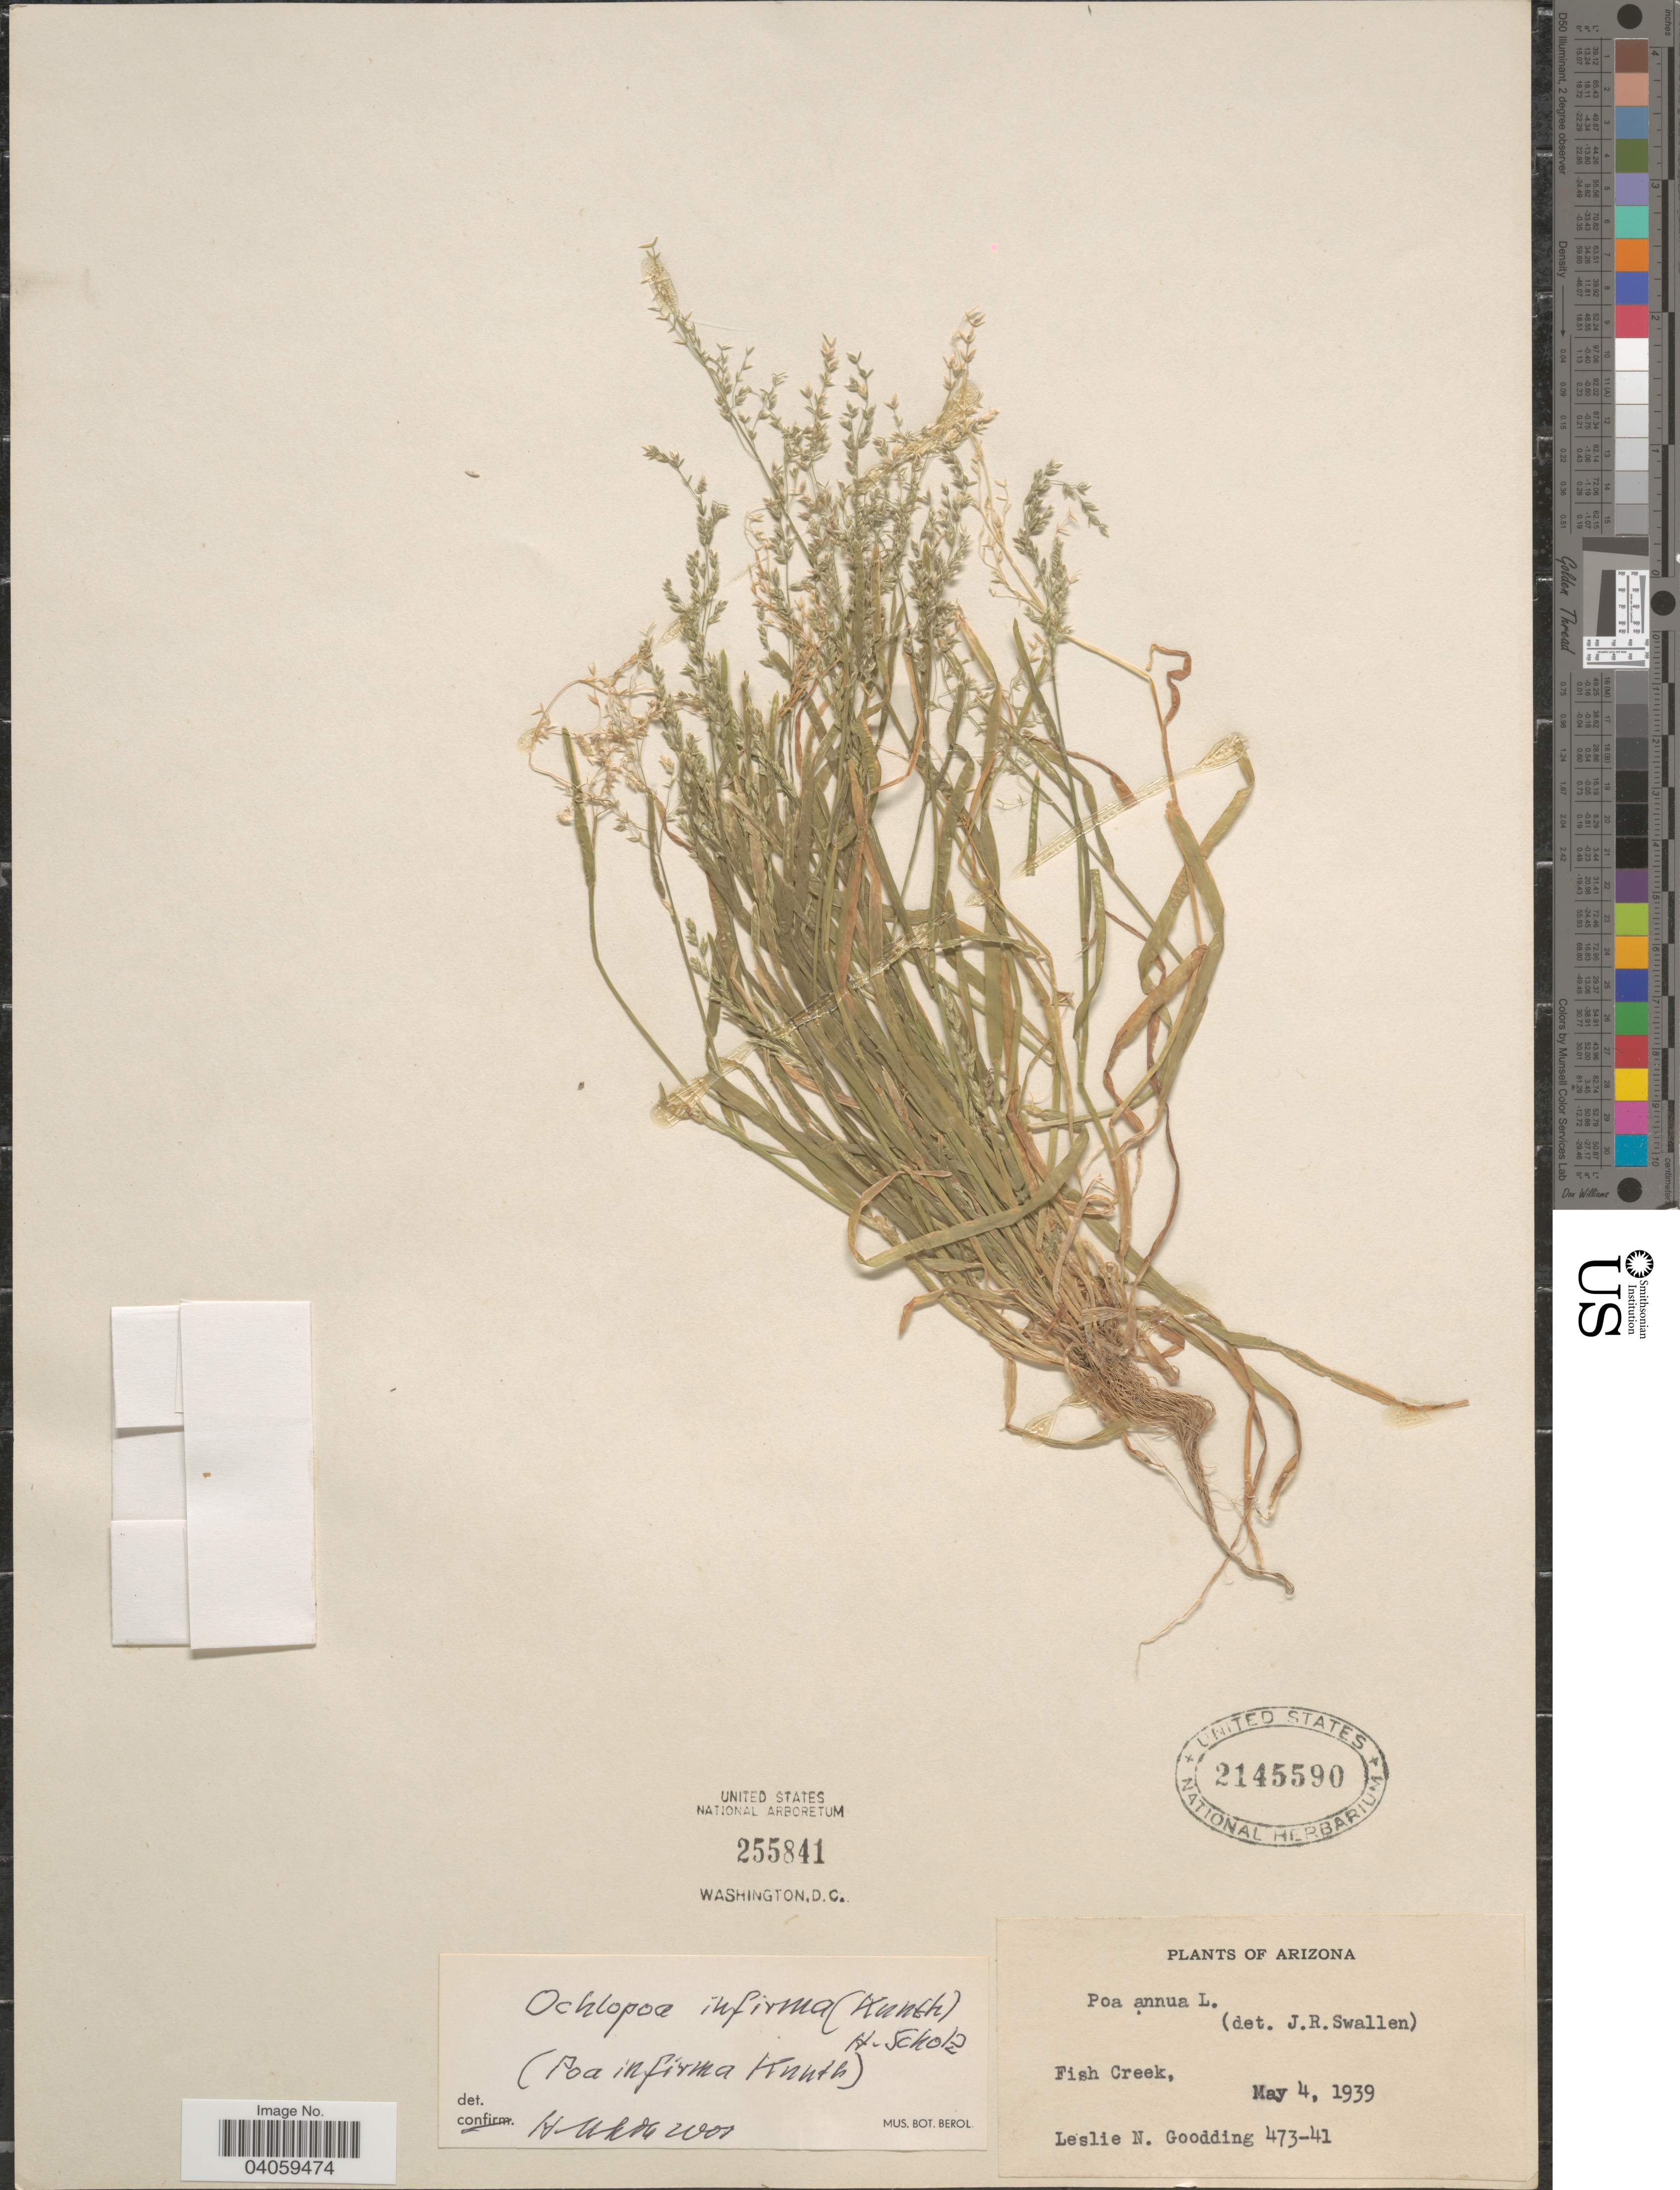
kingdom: Plantae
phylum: Tracheophyta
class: Liliopsida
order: Poales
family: Poaceae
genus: Poa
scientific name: Poa infirma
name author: Kunth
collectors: L. N. Goodding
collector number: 472-41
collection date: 1939-05-04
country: United States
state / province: Arizona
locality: Fish Creek.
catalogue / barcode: US 2145590